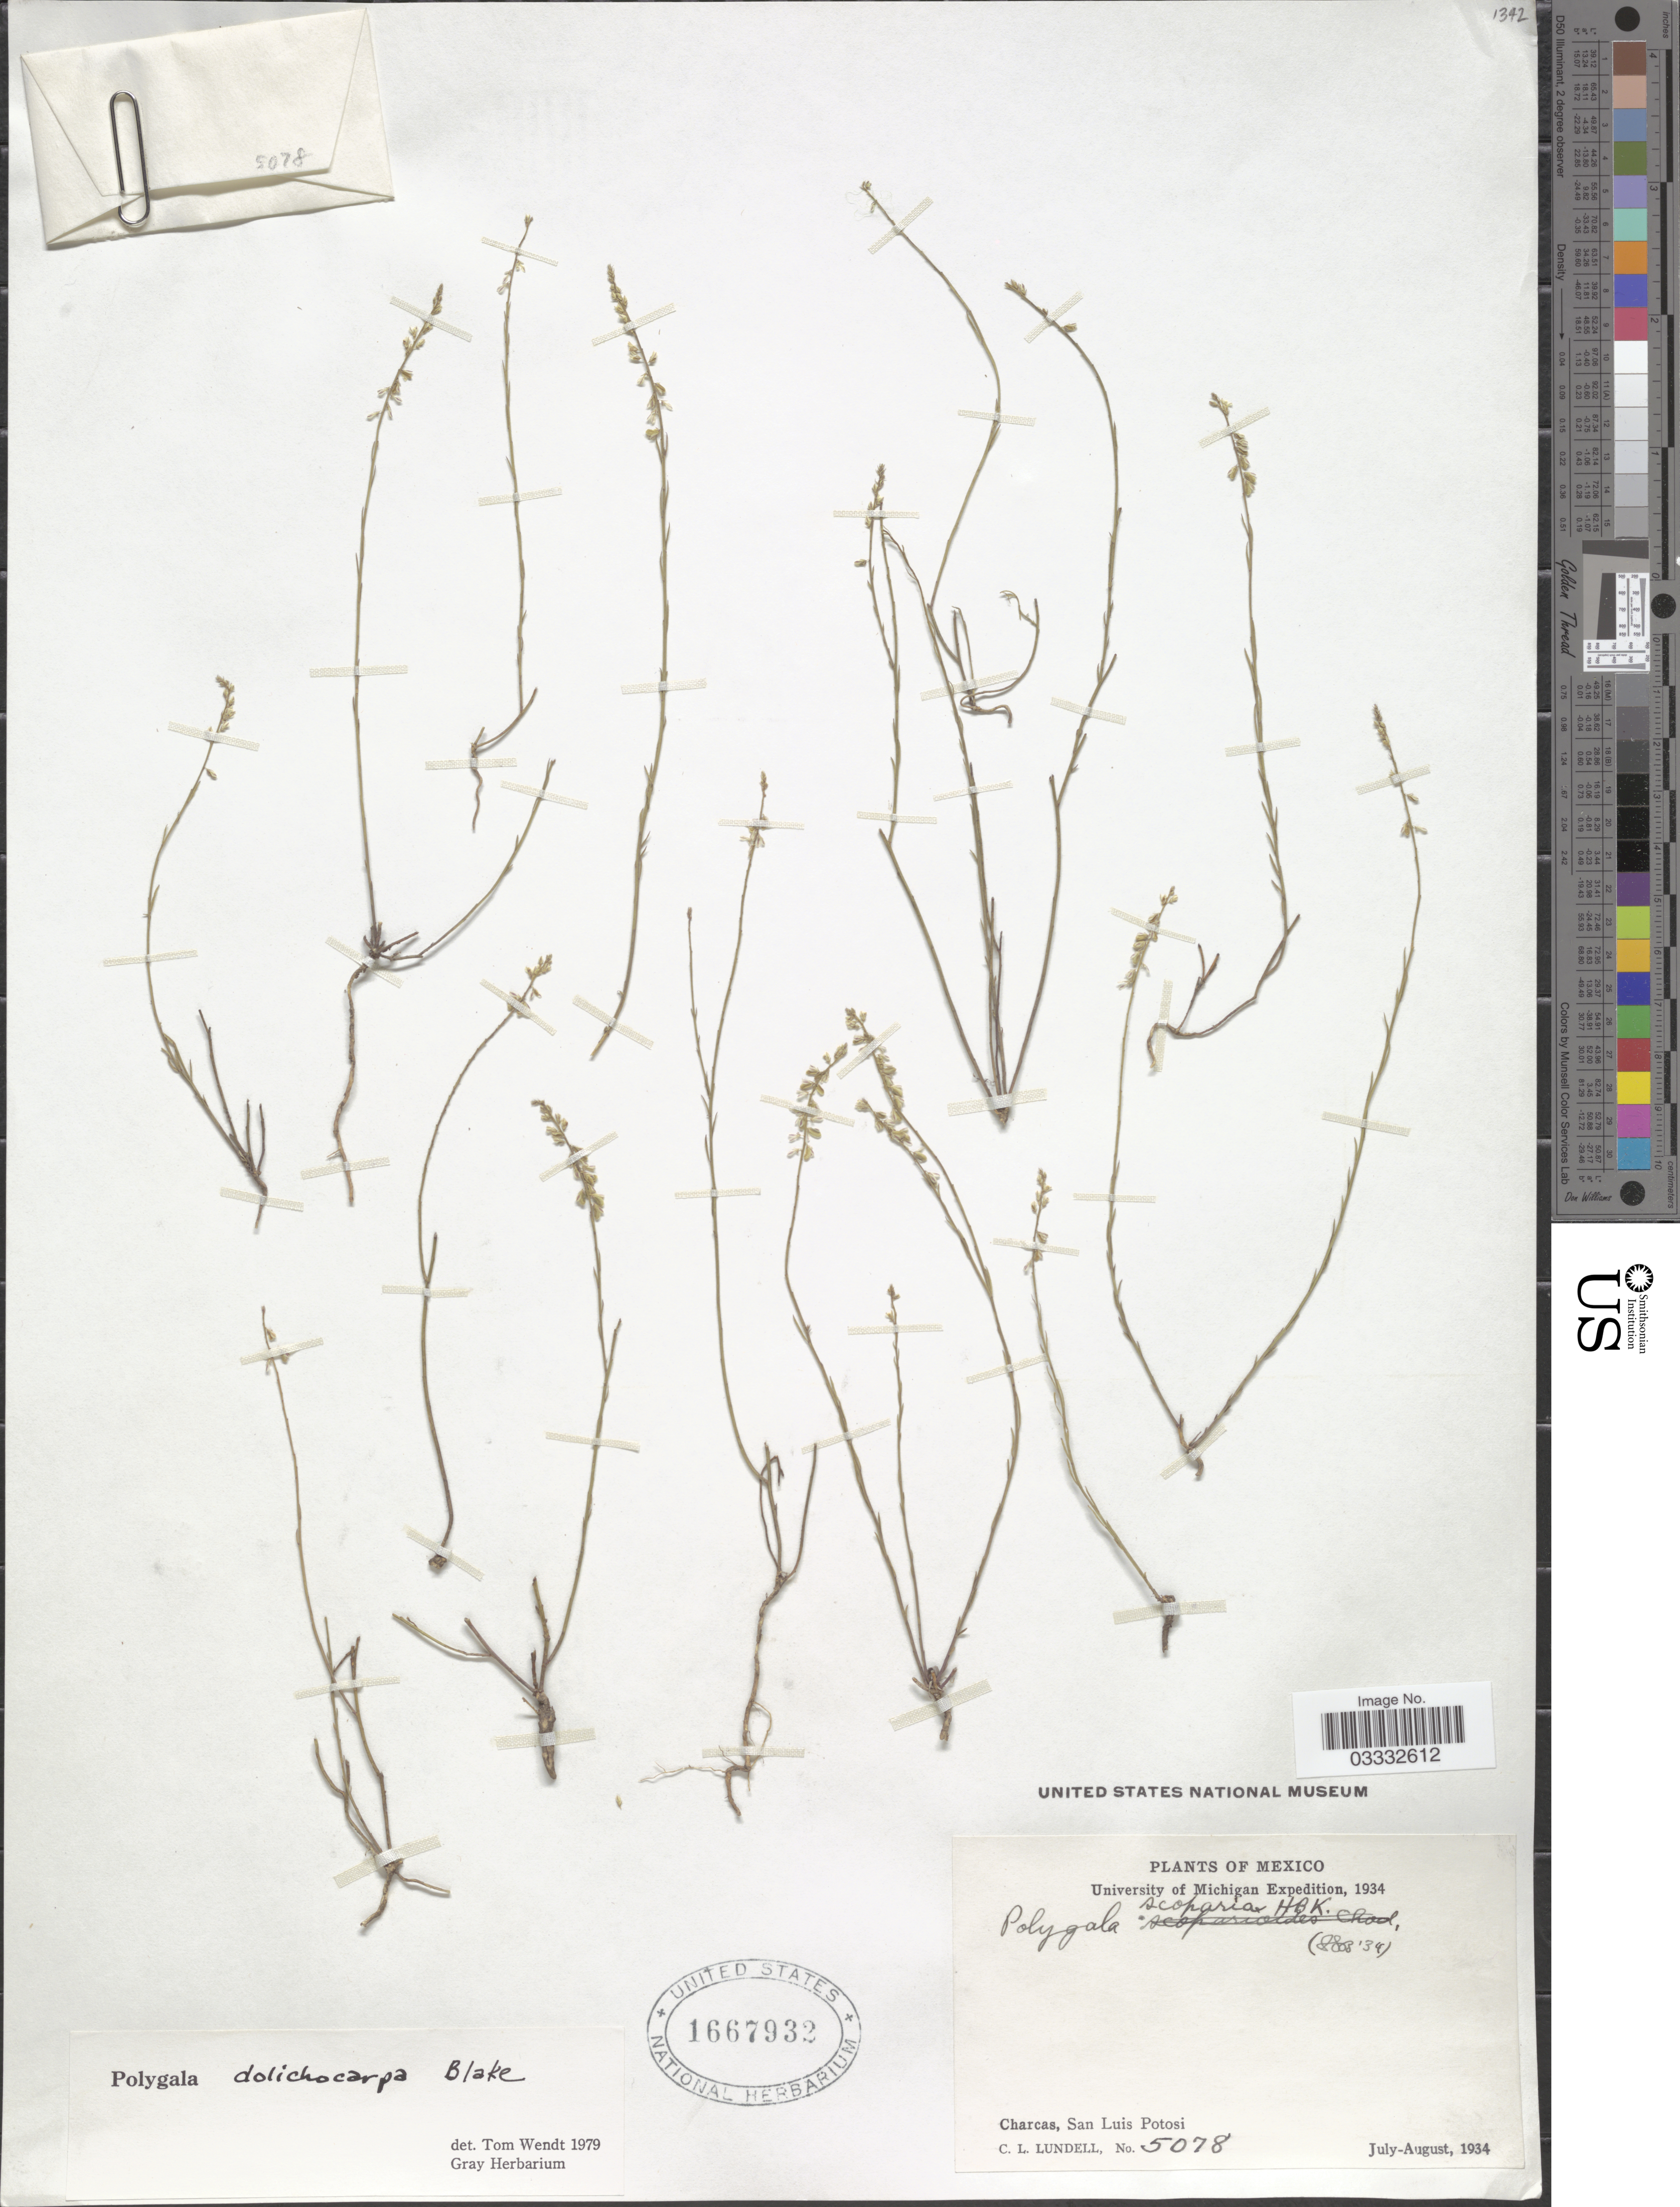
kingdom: Plantae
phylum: Tracheophyta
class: Magnoliopsida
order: Fabales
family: Polygalaceae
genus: Polygala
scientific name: Polygala dolichocarpa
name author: S.F. Blake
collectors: C. L. Lundell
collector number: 5078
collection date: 1934-07/1934-08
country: Mexico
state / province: San Luis Potosí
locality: Charcas.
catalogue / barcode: US 1667932